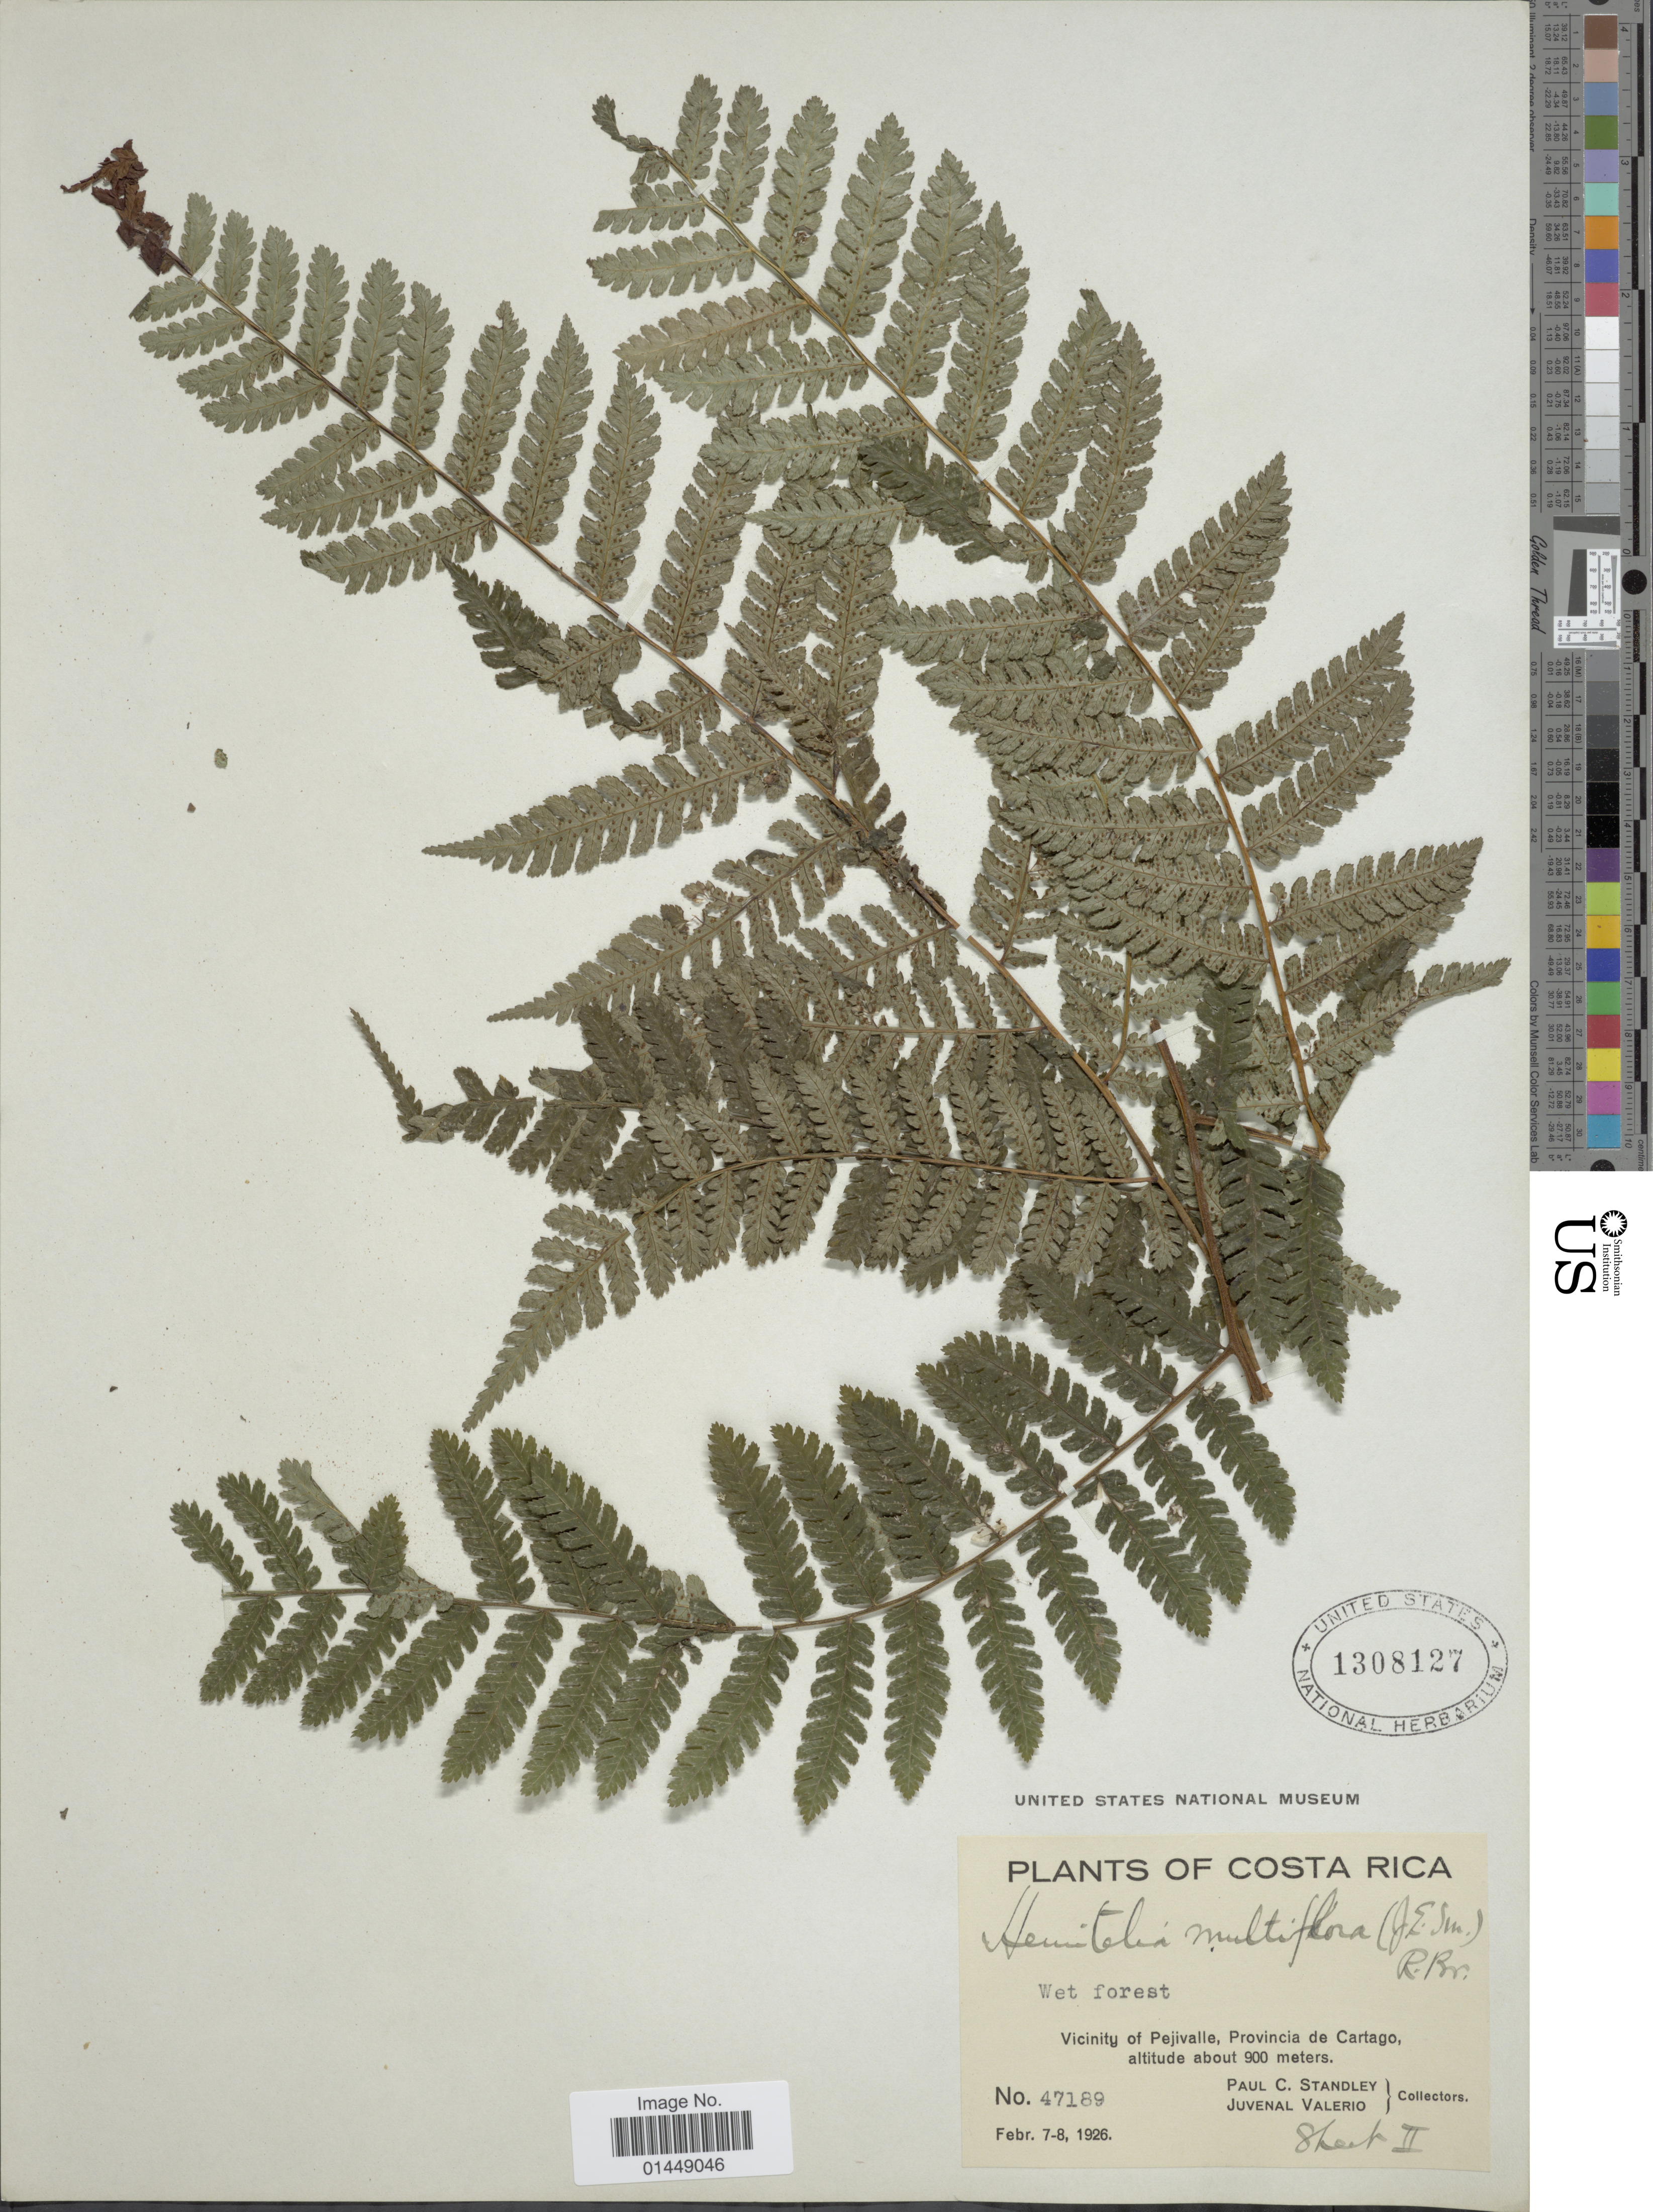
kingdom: Plantae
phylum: Tracheophyta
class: Polypodiopsida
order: Cyatheales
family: Cyatheaceae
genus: Cyathea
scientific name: Cyathea multiflora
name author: Sm.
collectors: P. C. Standley & J. Valerio R.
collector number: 47189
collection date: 1926-02-07/1926-02-08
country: Costa Rica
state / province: Cartago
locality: Vicinity of Pejivalle, Provincia de Cartago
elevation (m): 900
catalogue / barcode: US 1308127